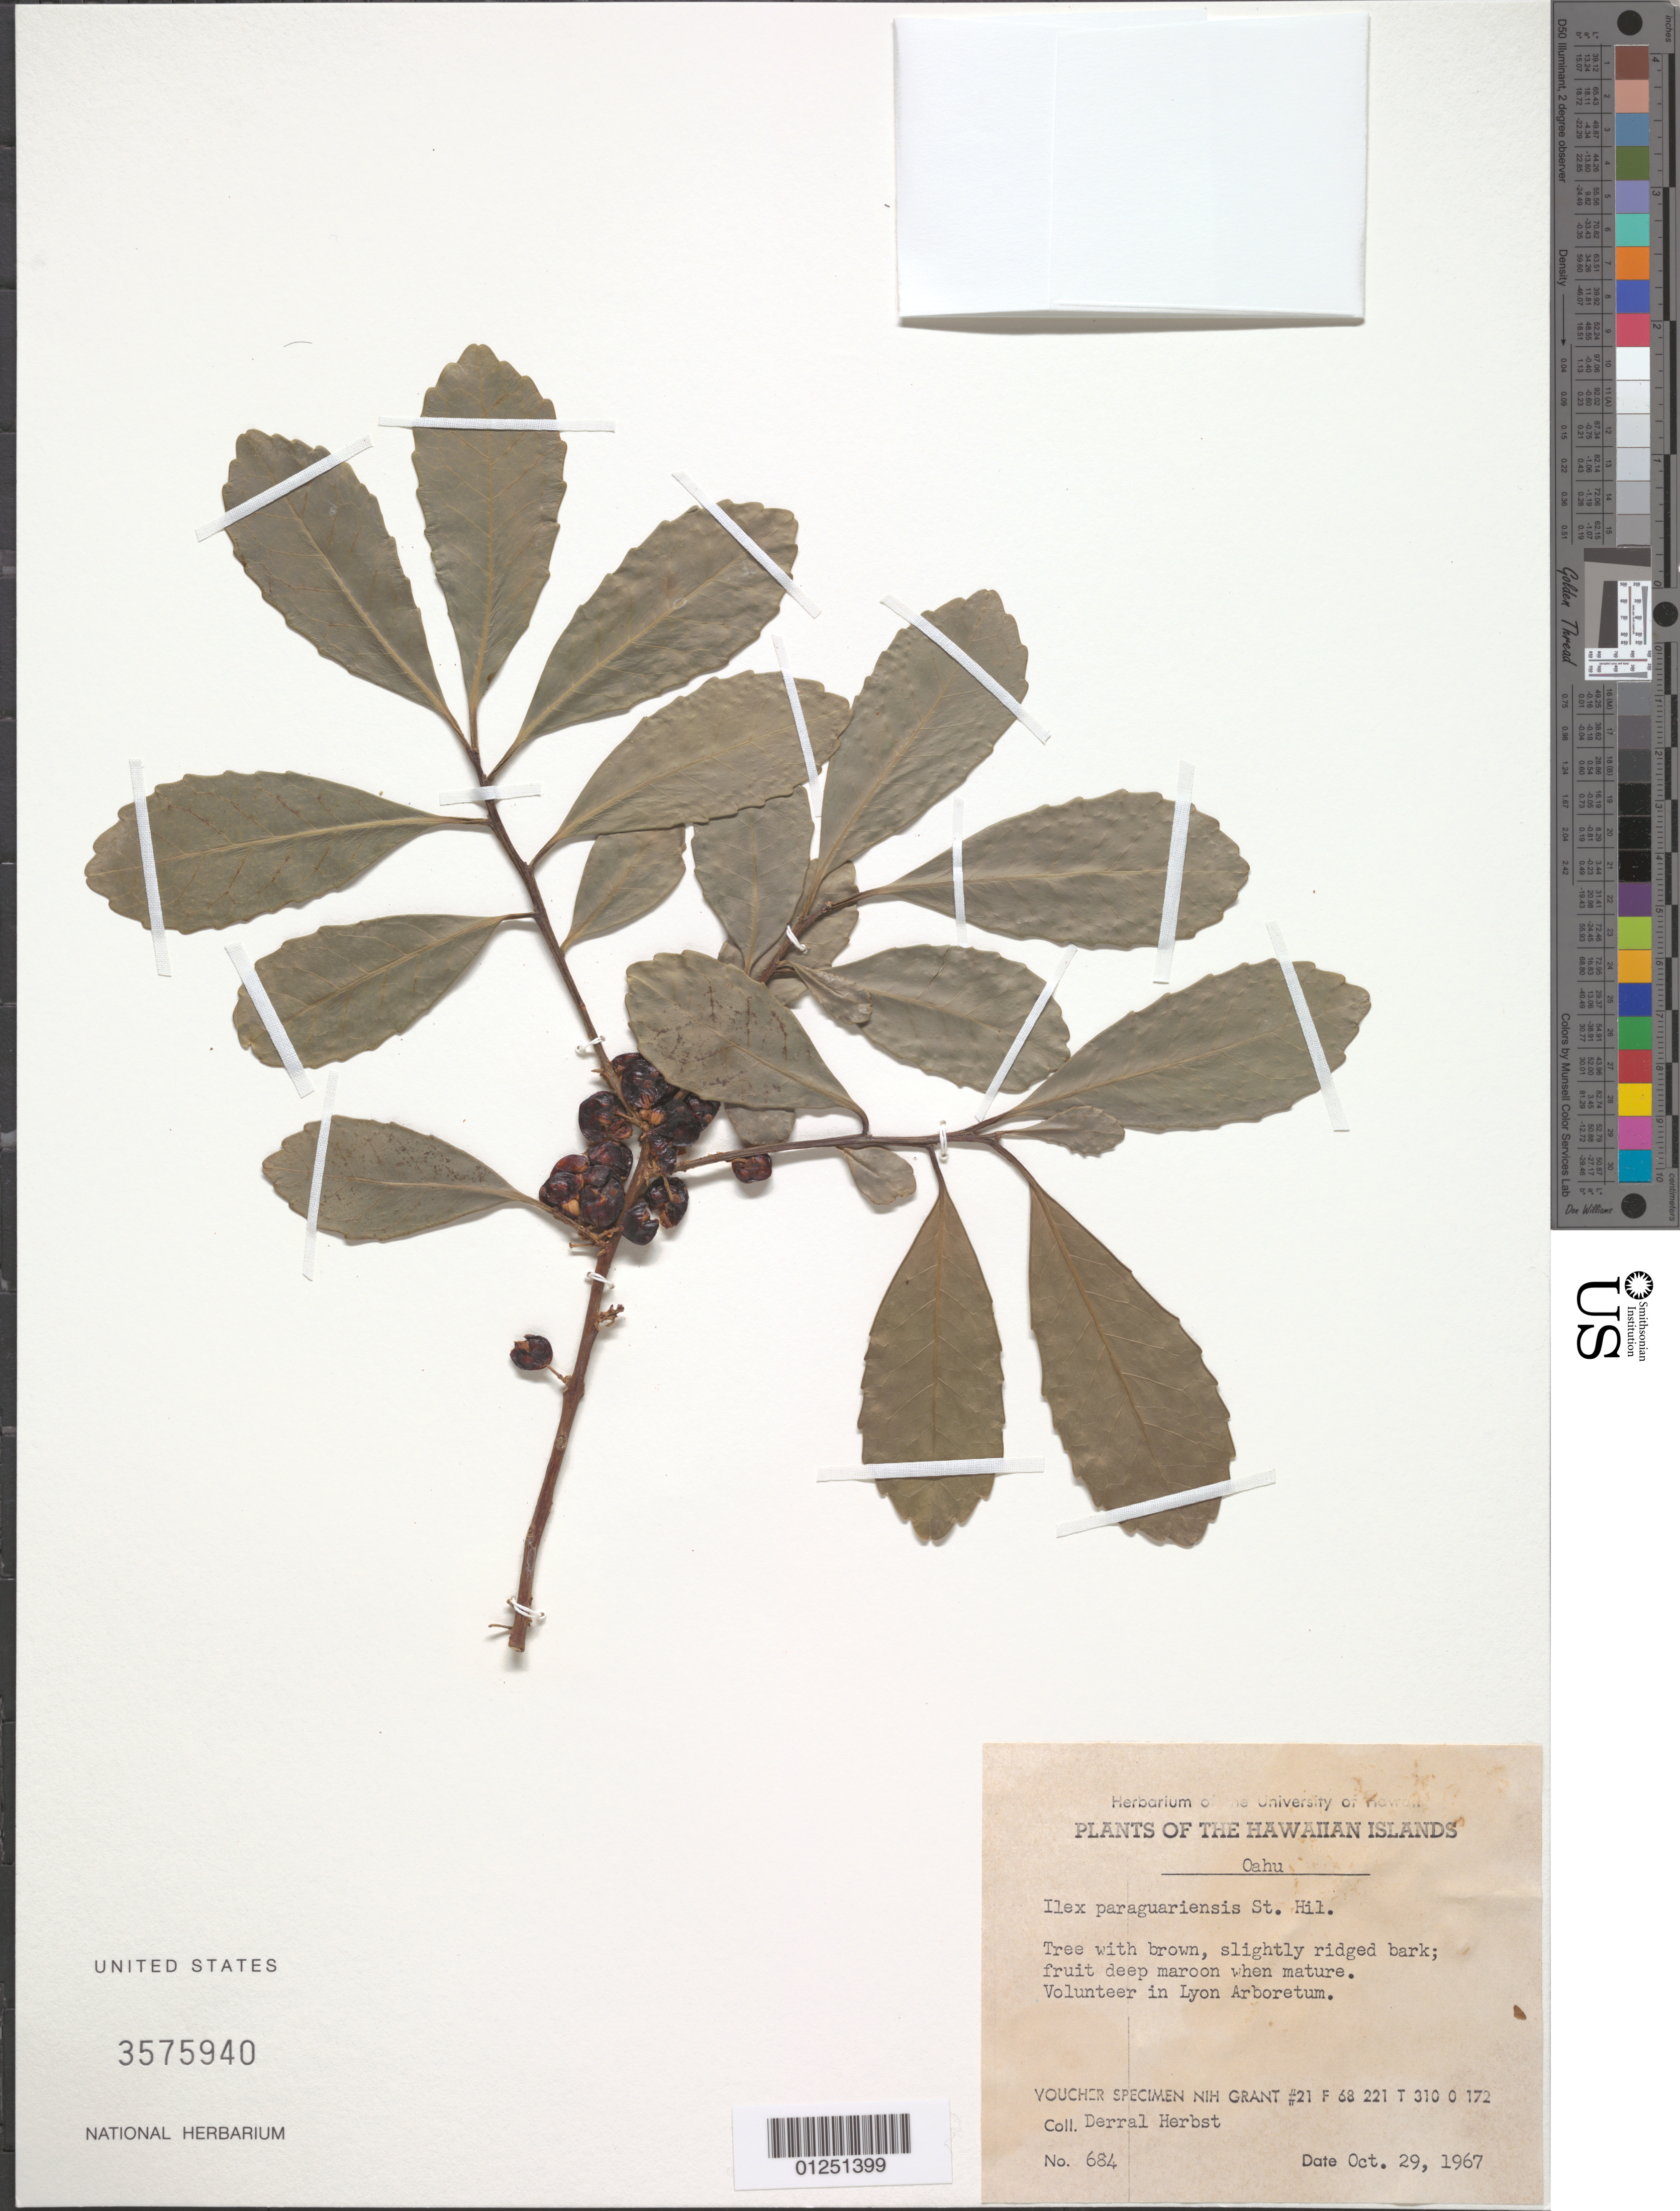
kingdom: Plantae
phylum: Tracheophyta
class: Magnoliopsida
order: Aquifoliales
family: Aquifoliaceae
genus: Ilex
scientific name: Ilex paraguariensis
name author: A. St.-Hil.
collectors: D. R. Herbst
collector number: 684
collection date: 1967-10-29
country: United States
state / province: Hawaii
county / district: Honolulu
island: Oahu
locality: Lyon Arboretum, volunteer.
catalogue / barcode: US 35745940